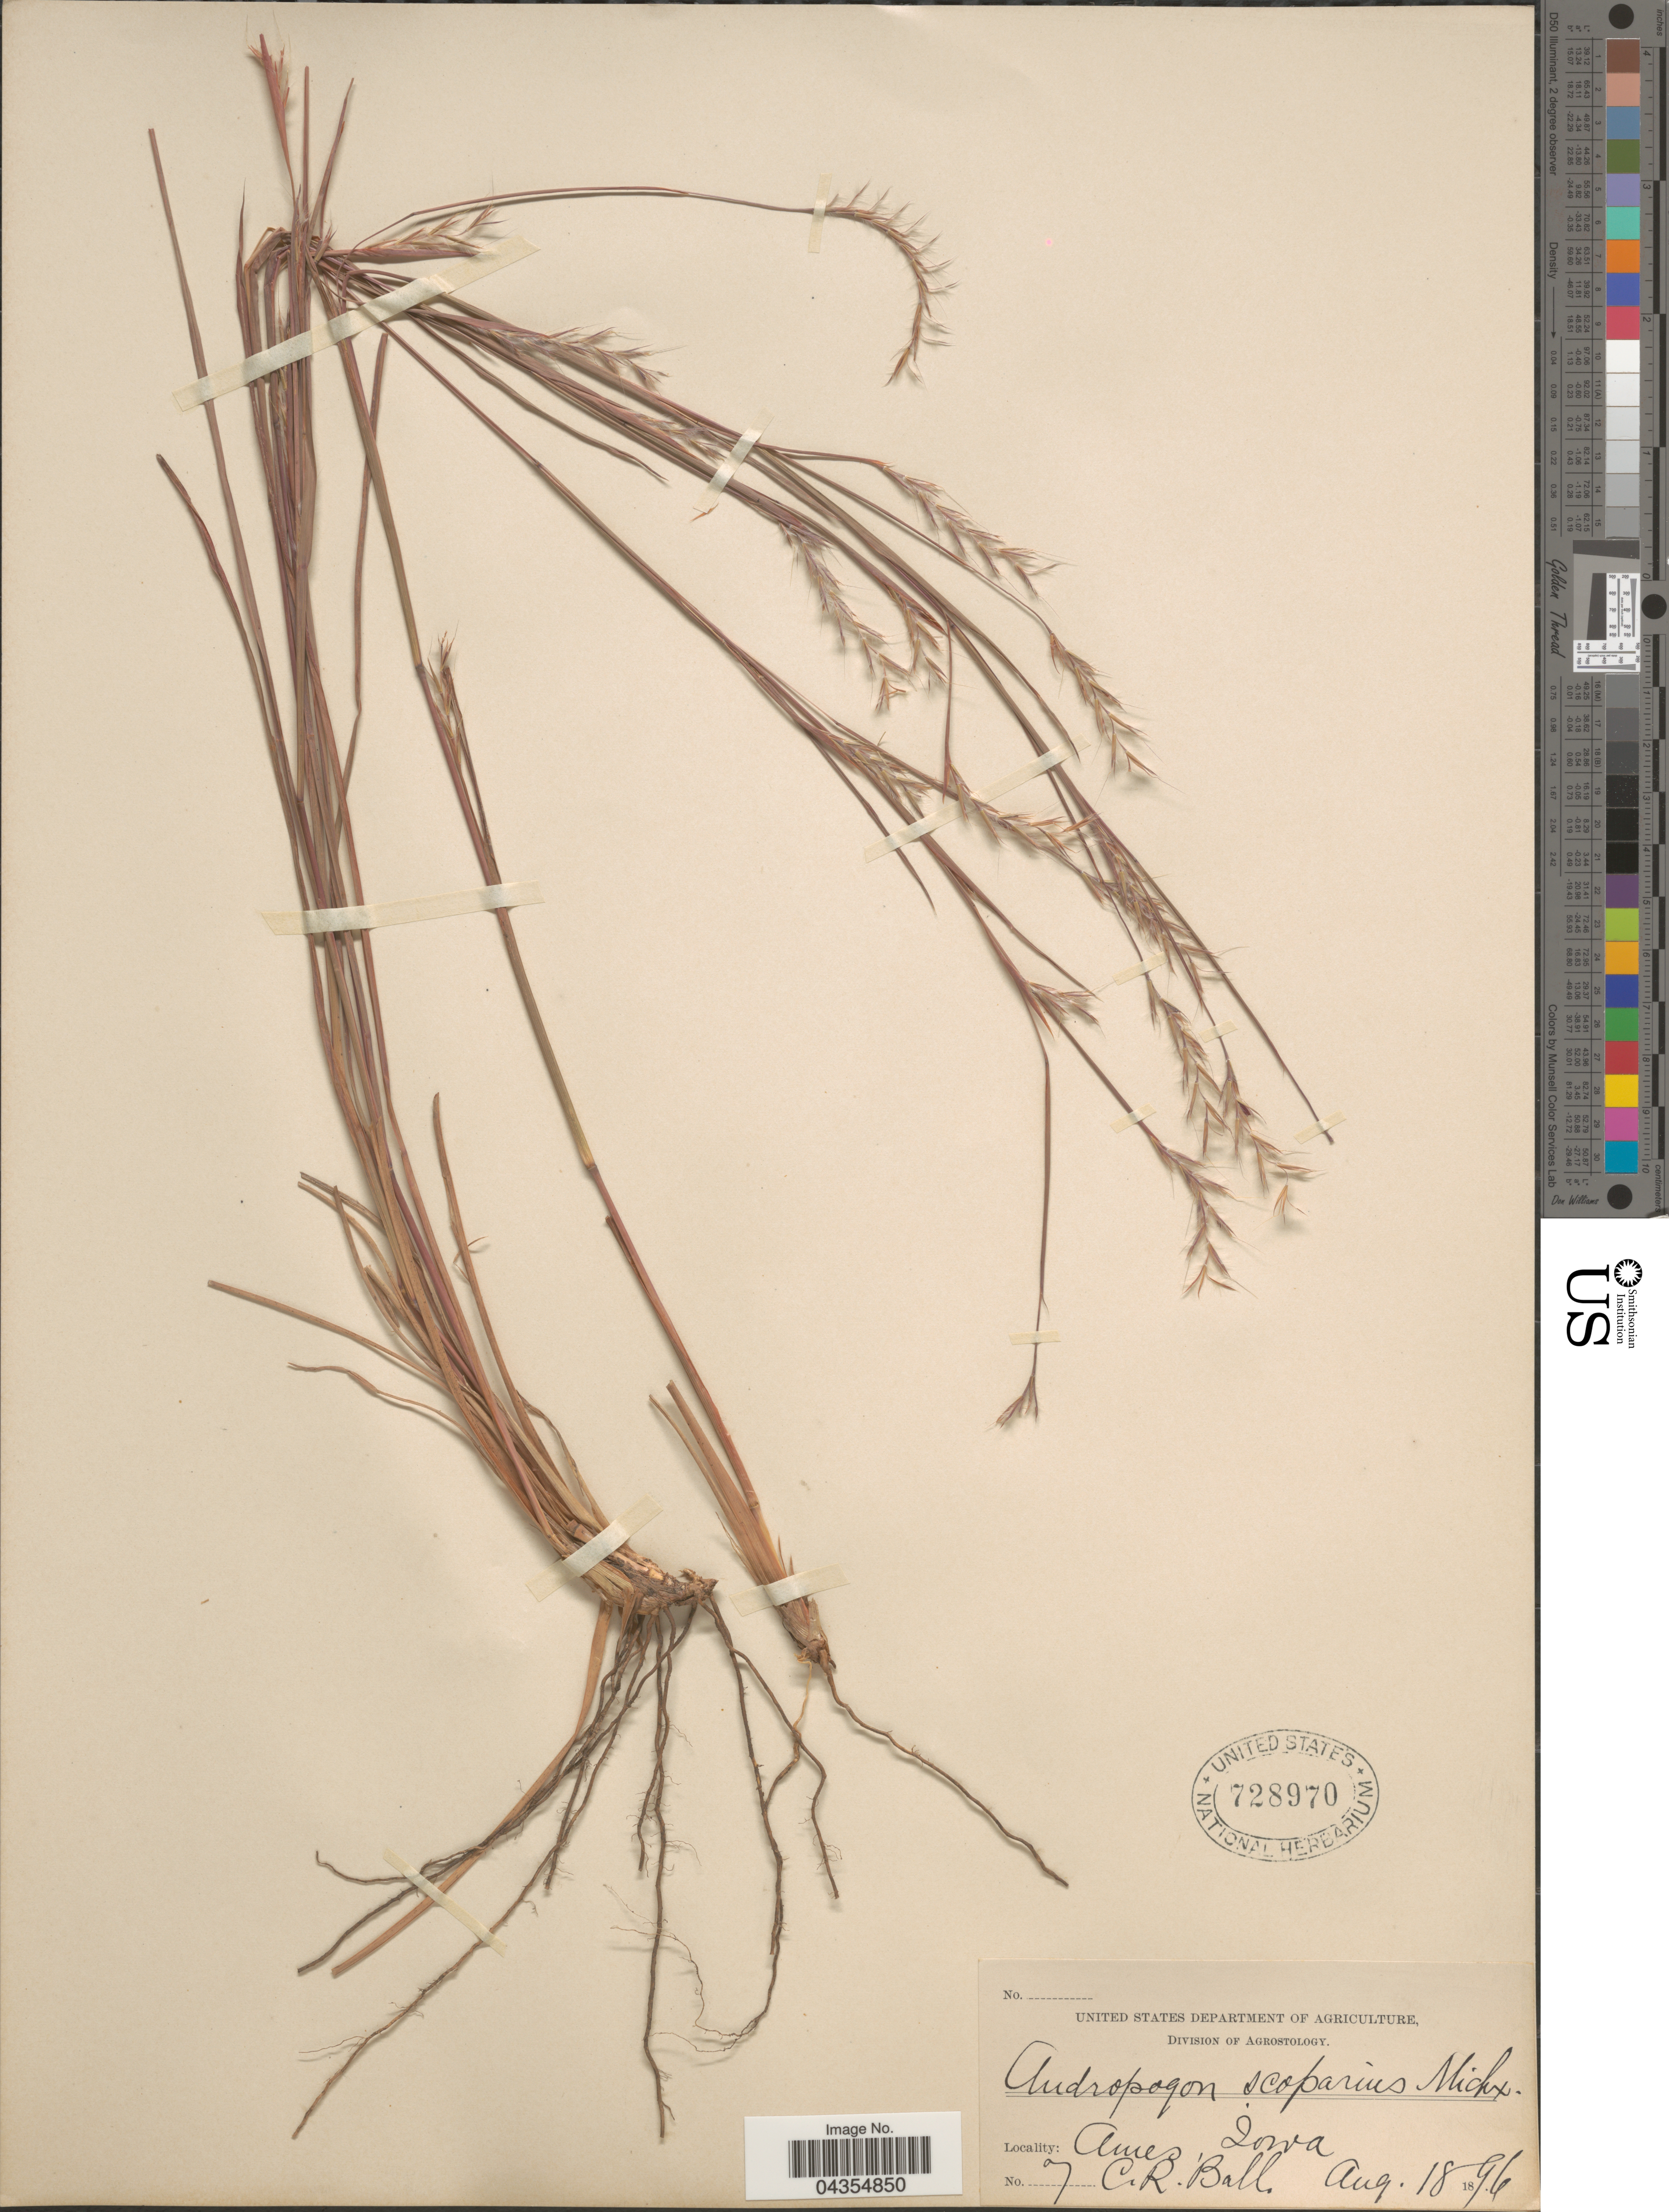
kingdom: Plantae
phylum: Tracheophyta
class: Liliopsida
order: Poales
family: Poaceae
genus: Schizachyrium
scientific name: Schizachyrium sanguineum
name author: (Retz.) Alston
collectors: C. R. Ball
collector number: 7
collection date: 1896-08-18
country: United States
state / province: Iowa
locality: Ames.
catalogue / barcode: US 728970